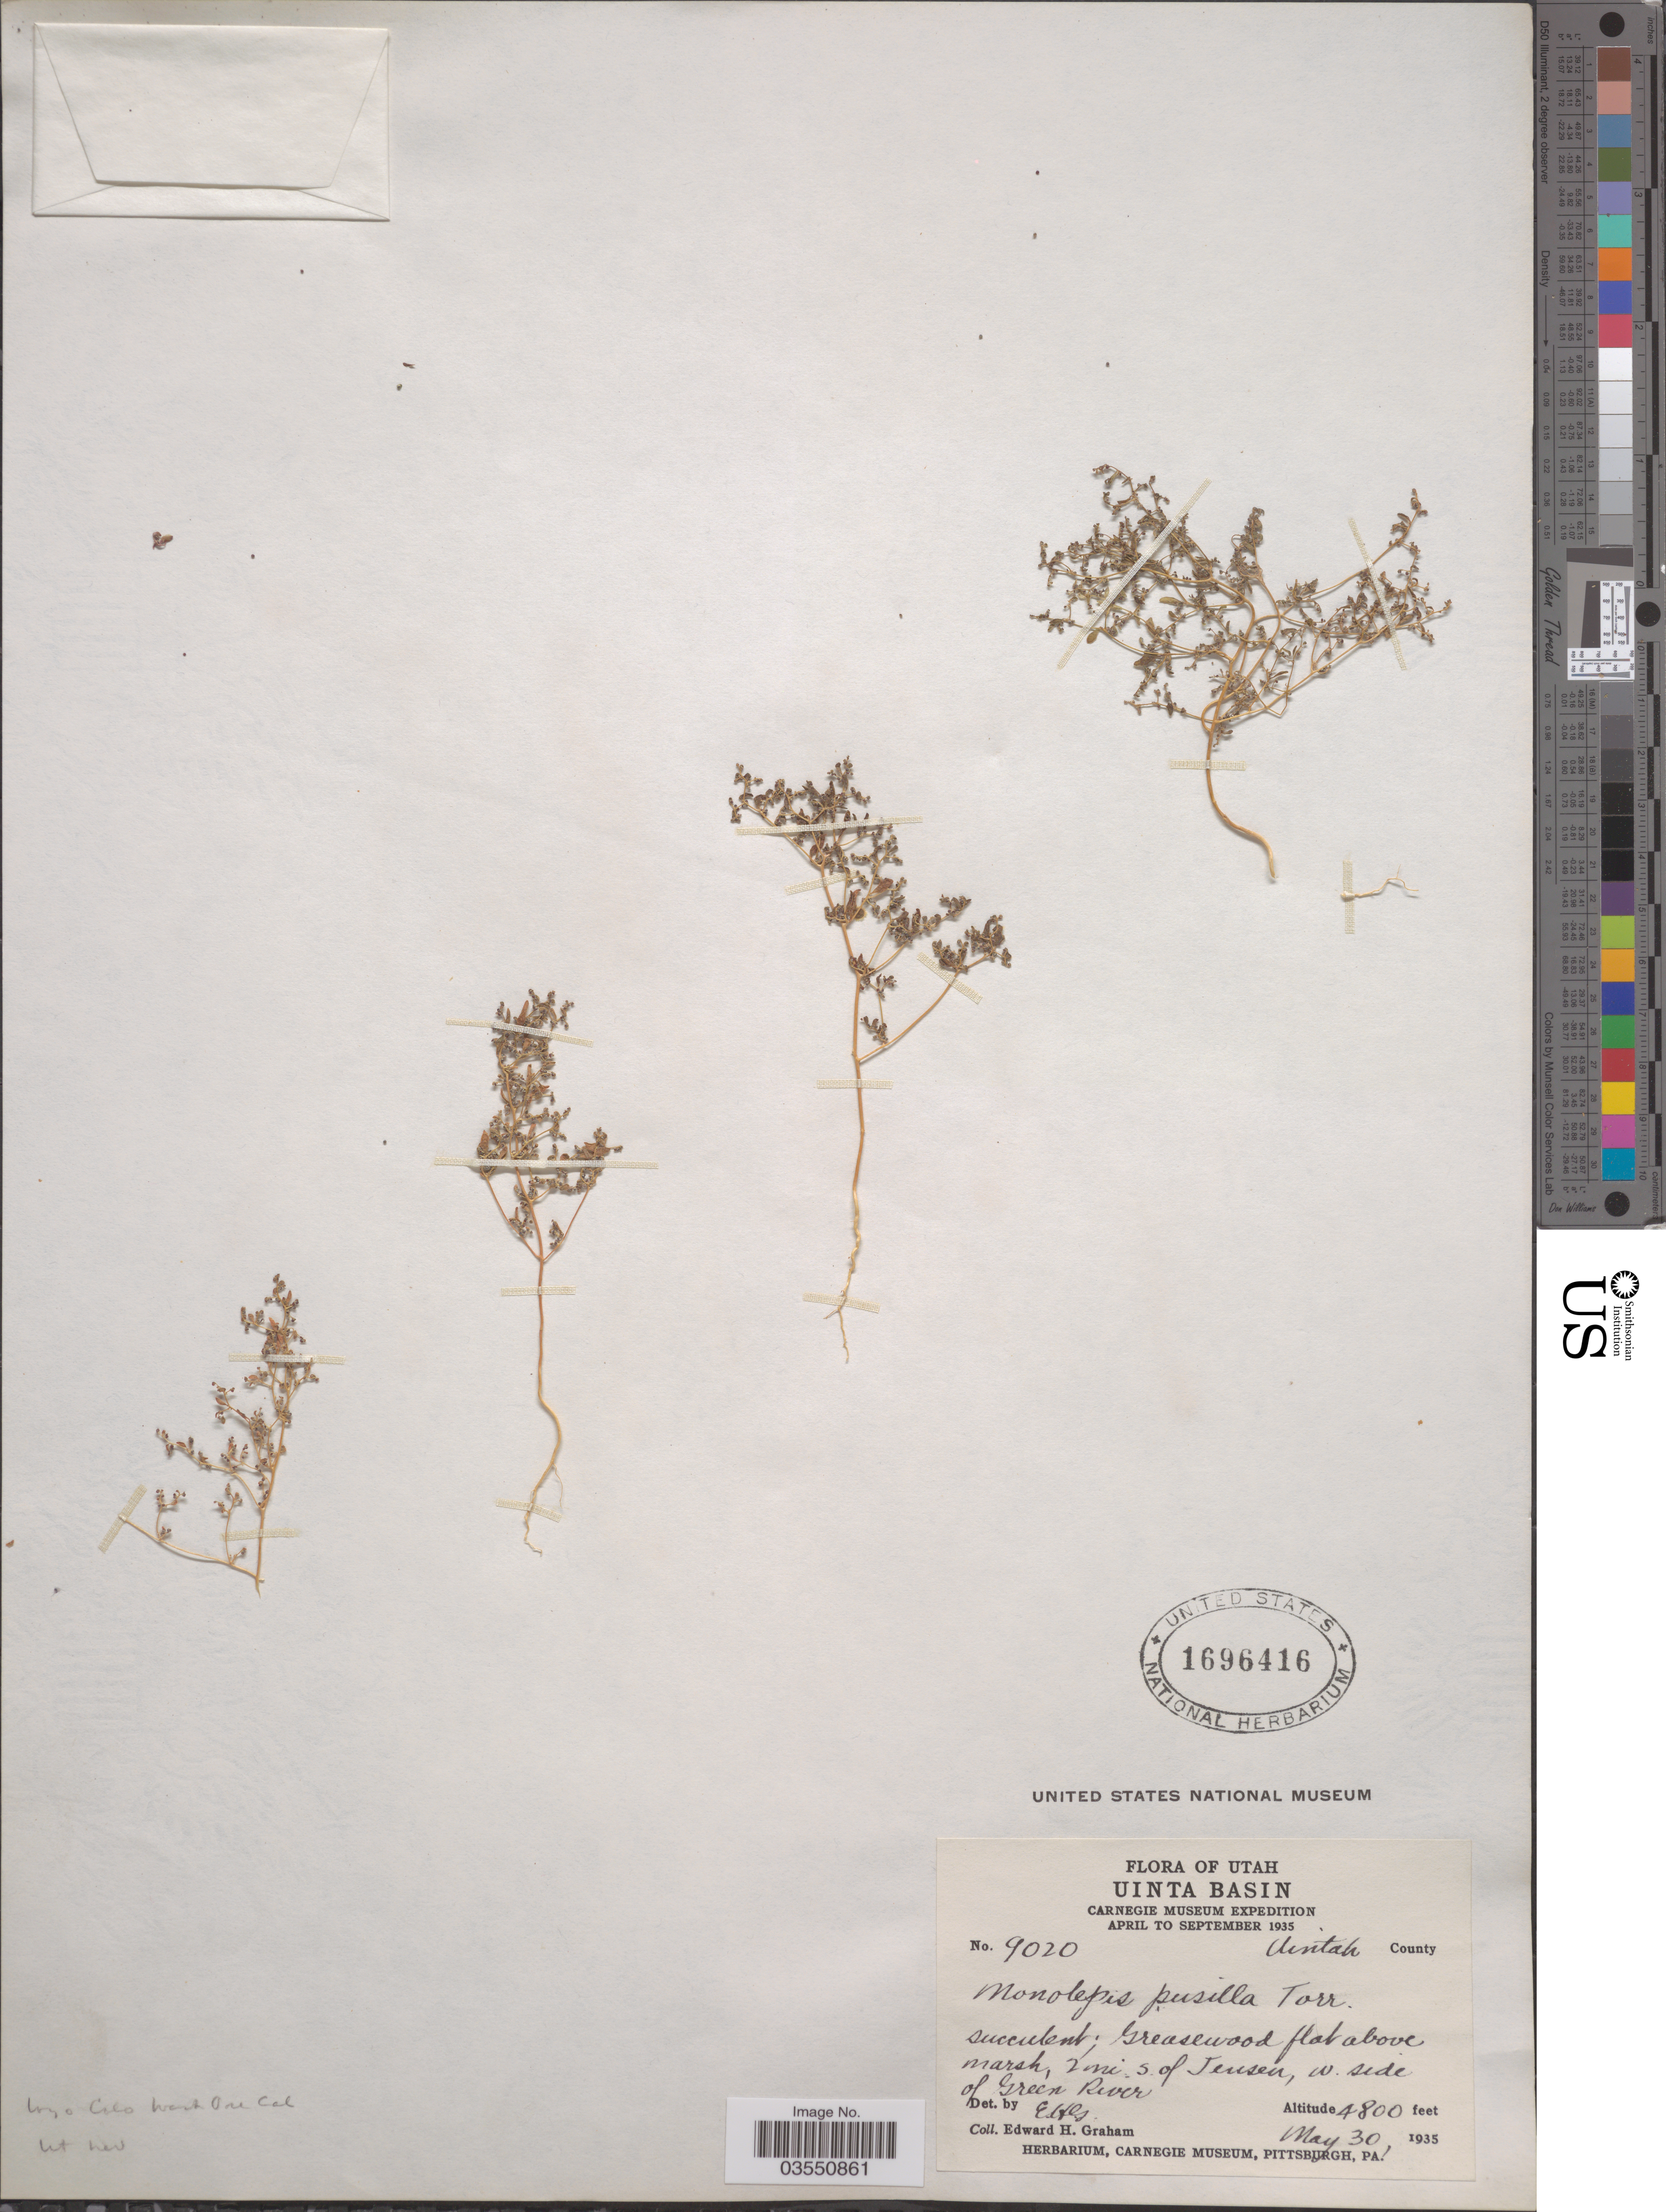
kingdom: Plantae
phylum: Tracheophyta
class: Magnoliopsida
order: Caryophyllales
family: Amaranthaceae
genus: Micromonolepis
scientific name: Micromonolepis pusilla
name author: (Torr. ex S. Watson) Ulbr.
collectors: E. H. Graham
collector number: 9020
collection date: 1935-05-30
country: United States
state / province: Utah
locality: Uinta Basin. Uintah County. Greaswood flat above marsh, 2 mi. s. of Jensen, w. side of Green River.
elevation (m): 1463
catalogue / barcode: US 1696416